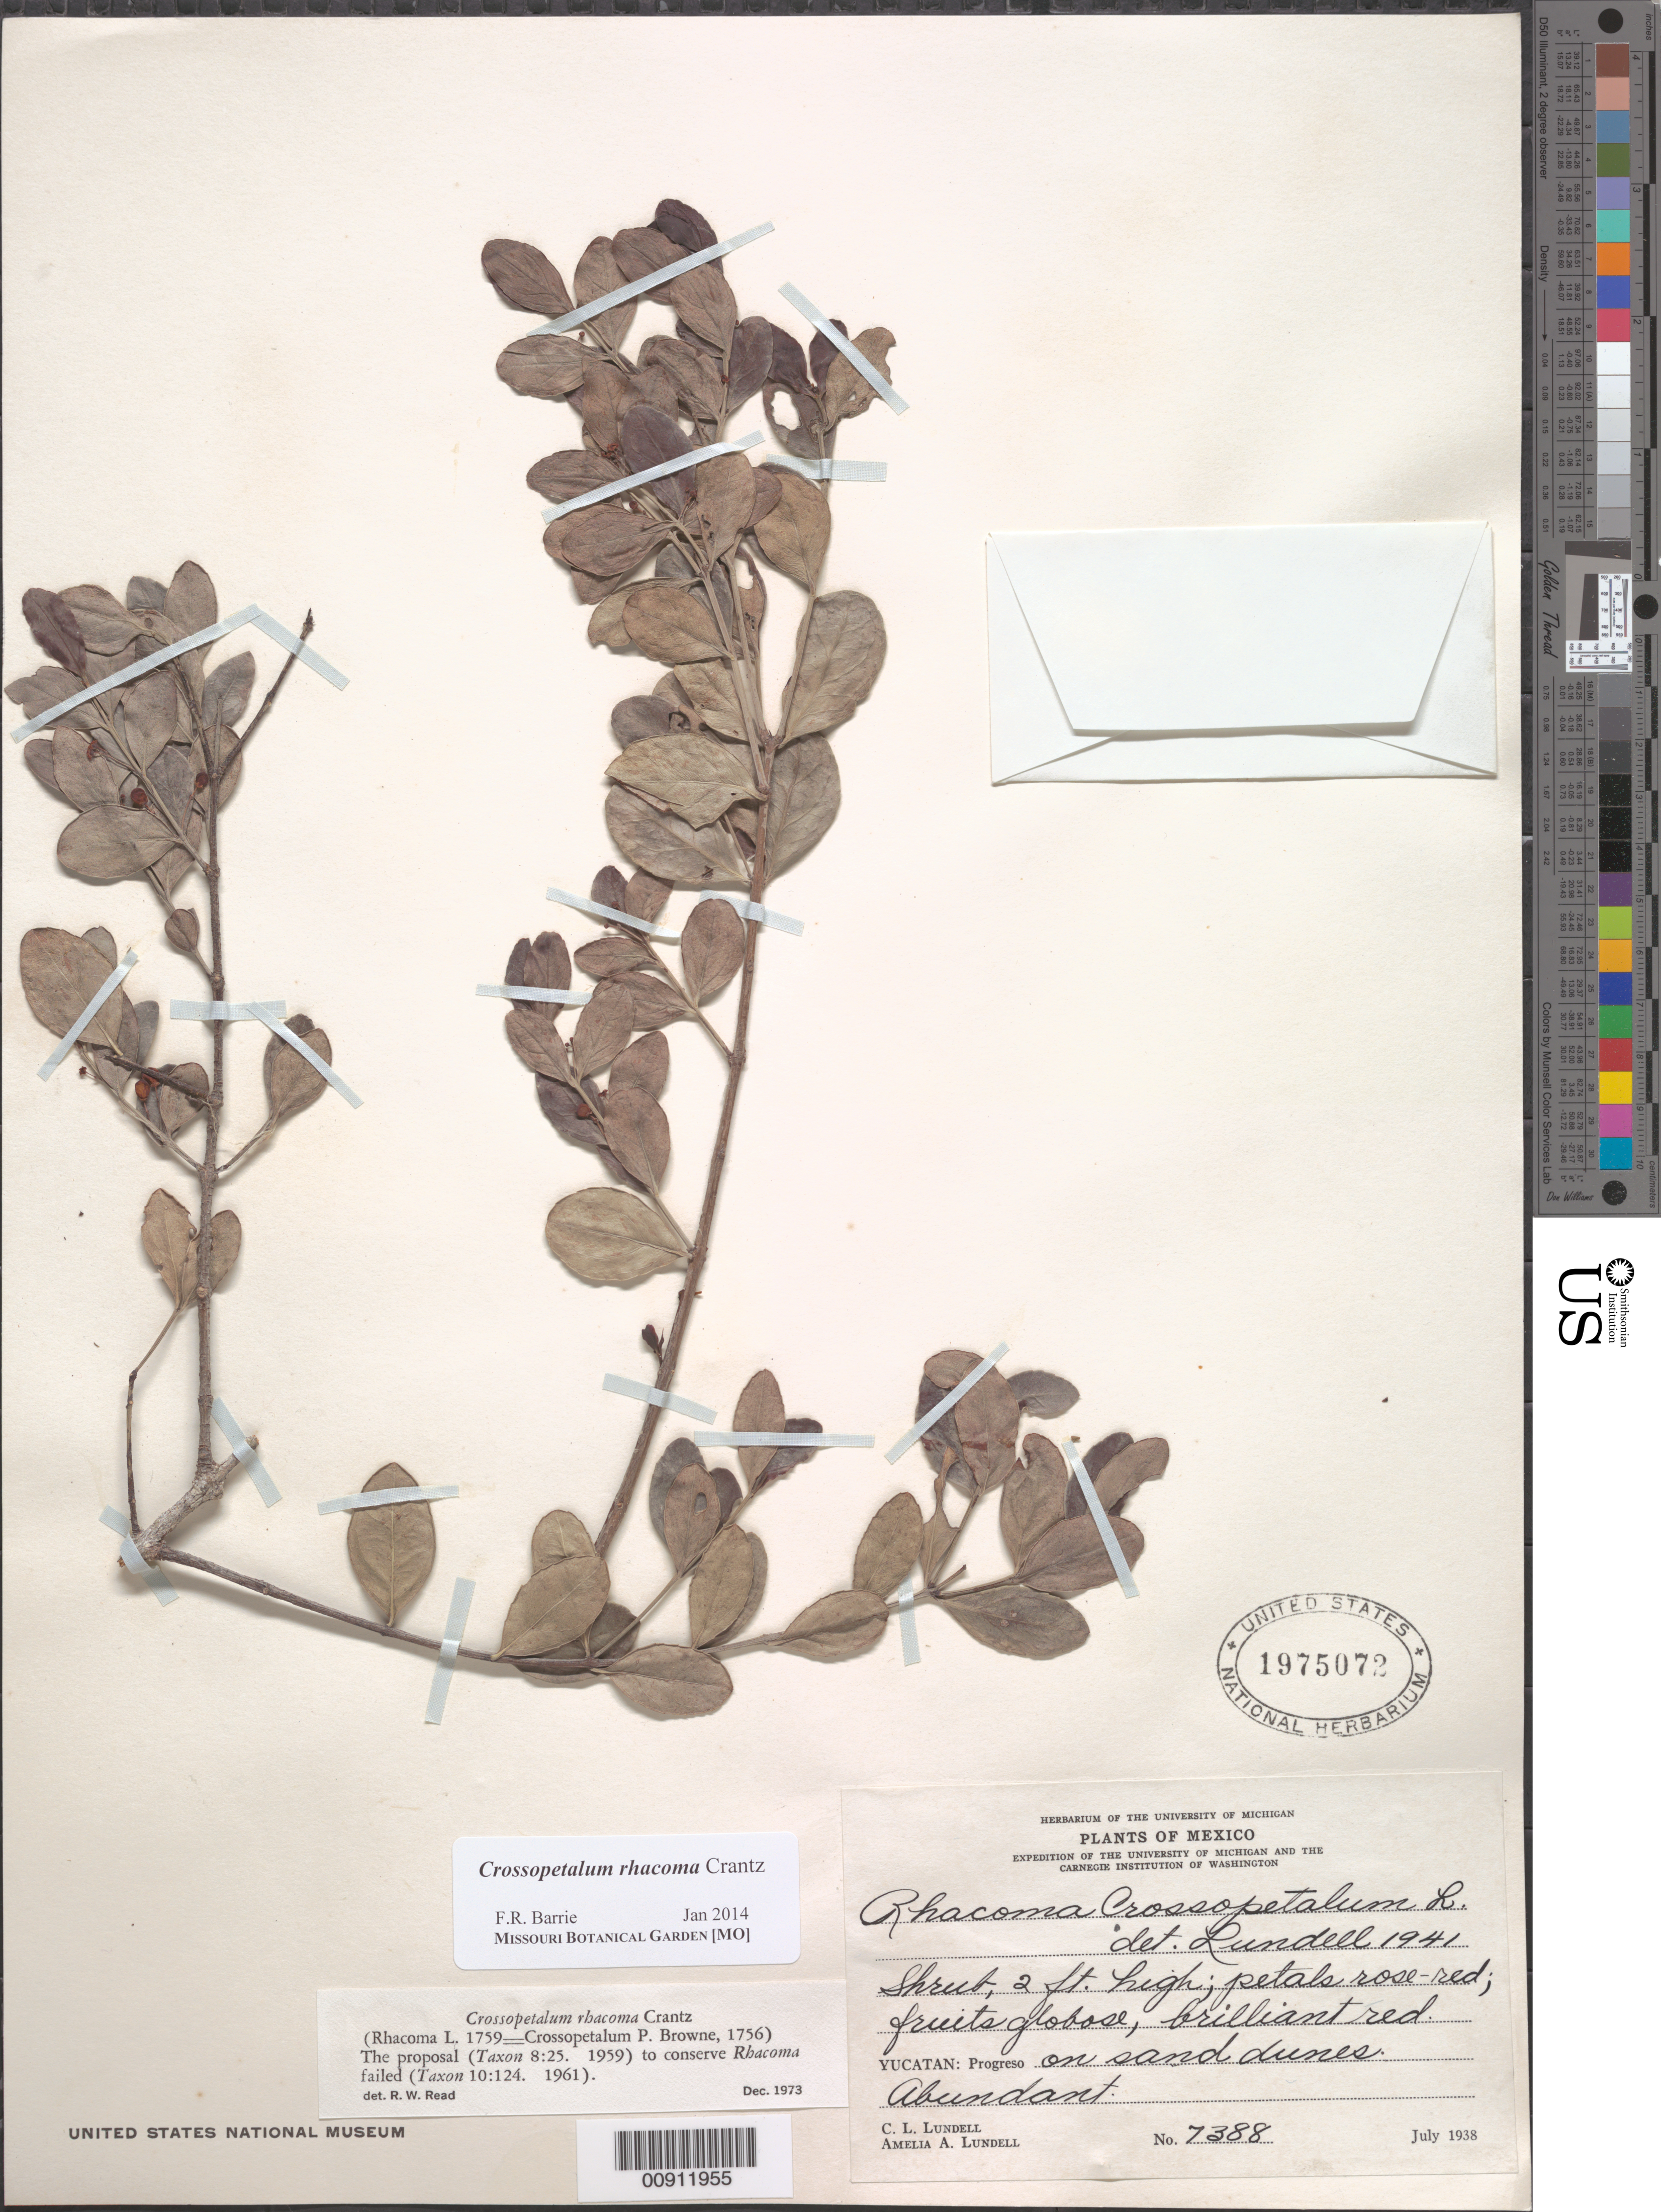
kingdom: Plantae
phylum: Tracheophyta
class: Magnoliopsida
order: Celastrales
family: Celastraceae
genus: Crossopetalum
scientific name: Crossopetalum rhacoma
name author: Crantz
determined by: Read, Robert W., (US), NMNH (UNITED STATES)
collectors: C. L. Lundell & A. A. Lundell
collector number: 7388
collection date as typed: Jul 1938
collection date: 1938-07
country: Mexico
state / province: Yucatán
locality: Yucatán: Progreso.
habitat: On sand dunes.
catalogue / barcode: US 1975072